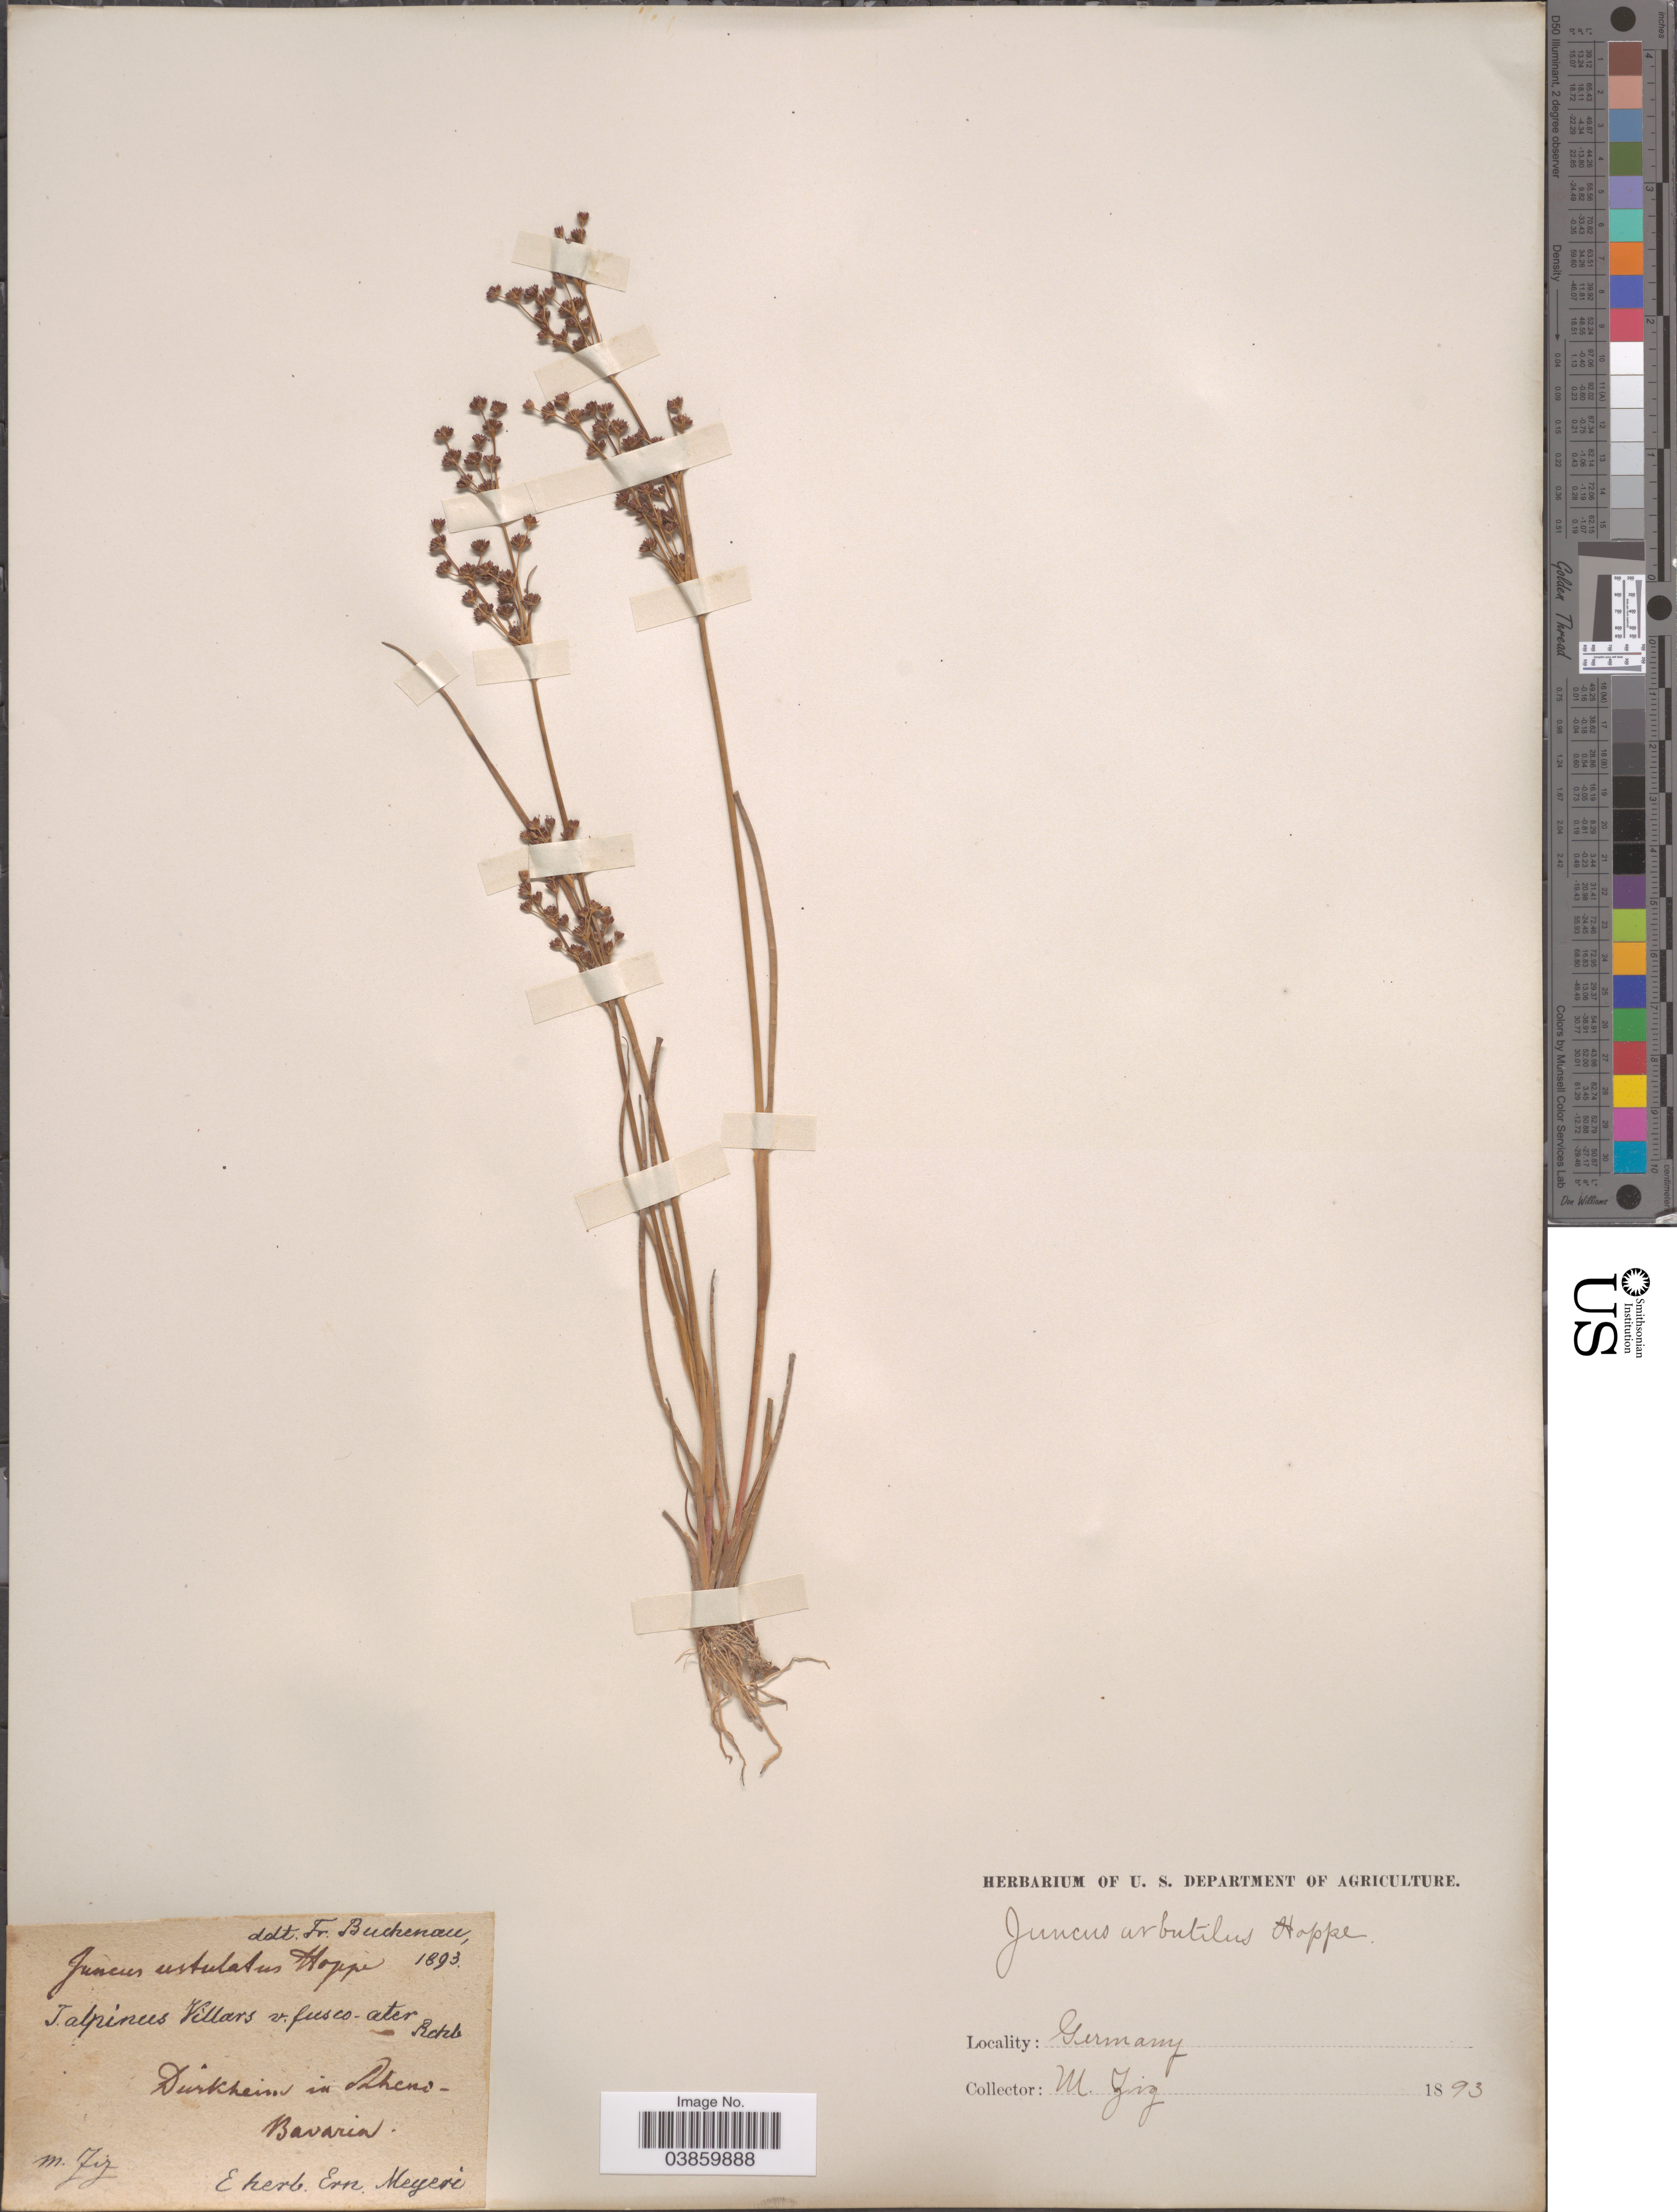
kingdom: Plantae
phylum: Tracheophyta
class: Liliopsida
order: Poales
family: Juncaceae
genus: Juncus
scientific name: Juncus alpinus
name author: Vill.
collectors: M. Ziz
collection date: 1893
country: Germany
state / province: Bayern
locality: I. alpinces Villars v. fusco-ater rehb [interpreted]. Durkheim in Rheno [interpreted]- Bavaria.